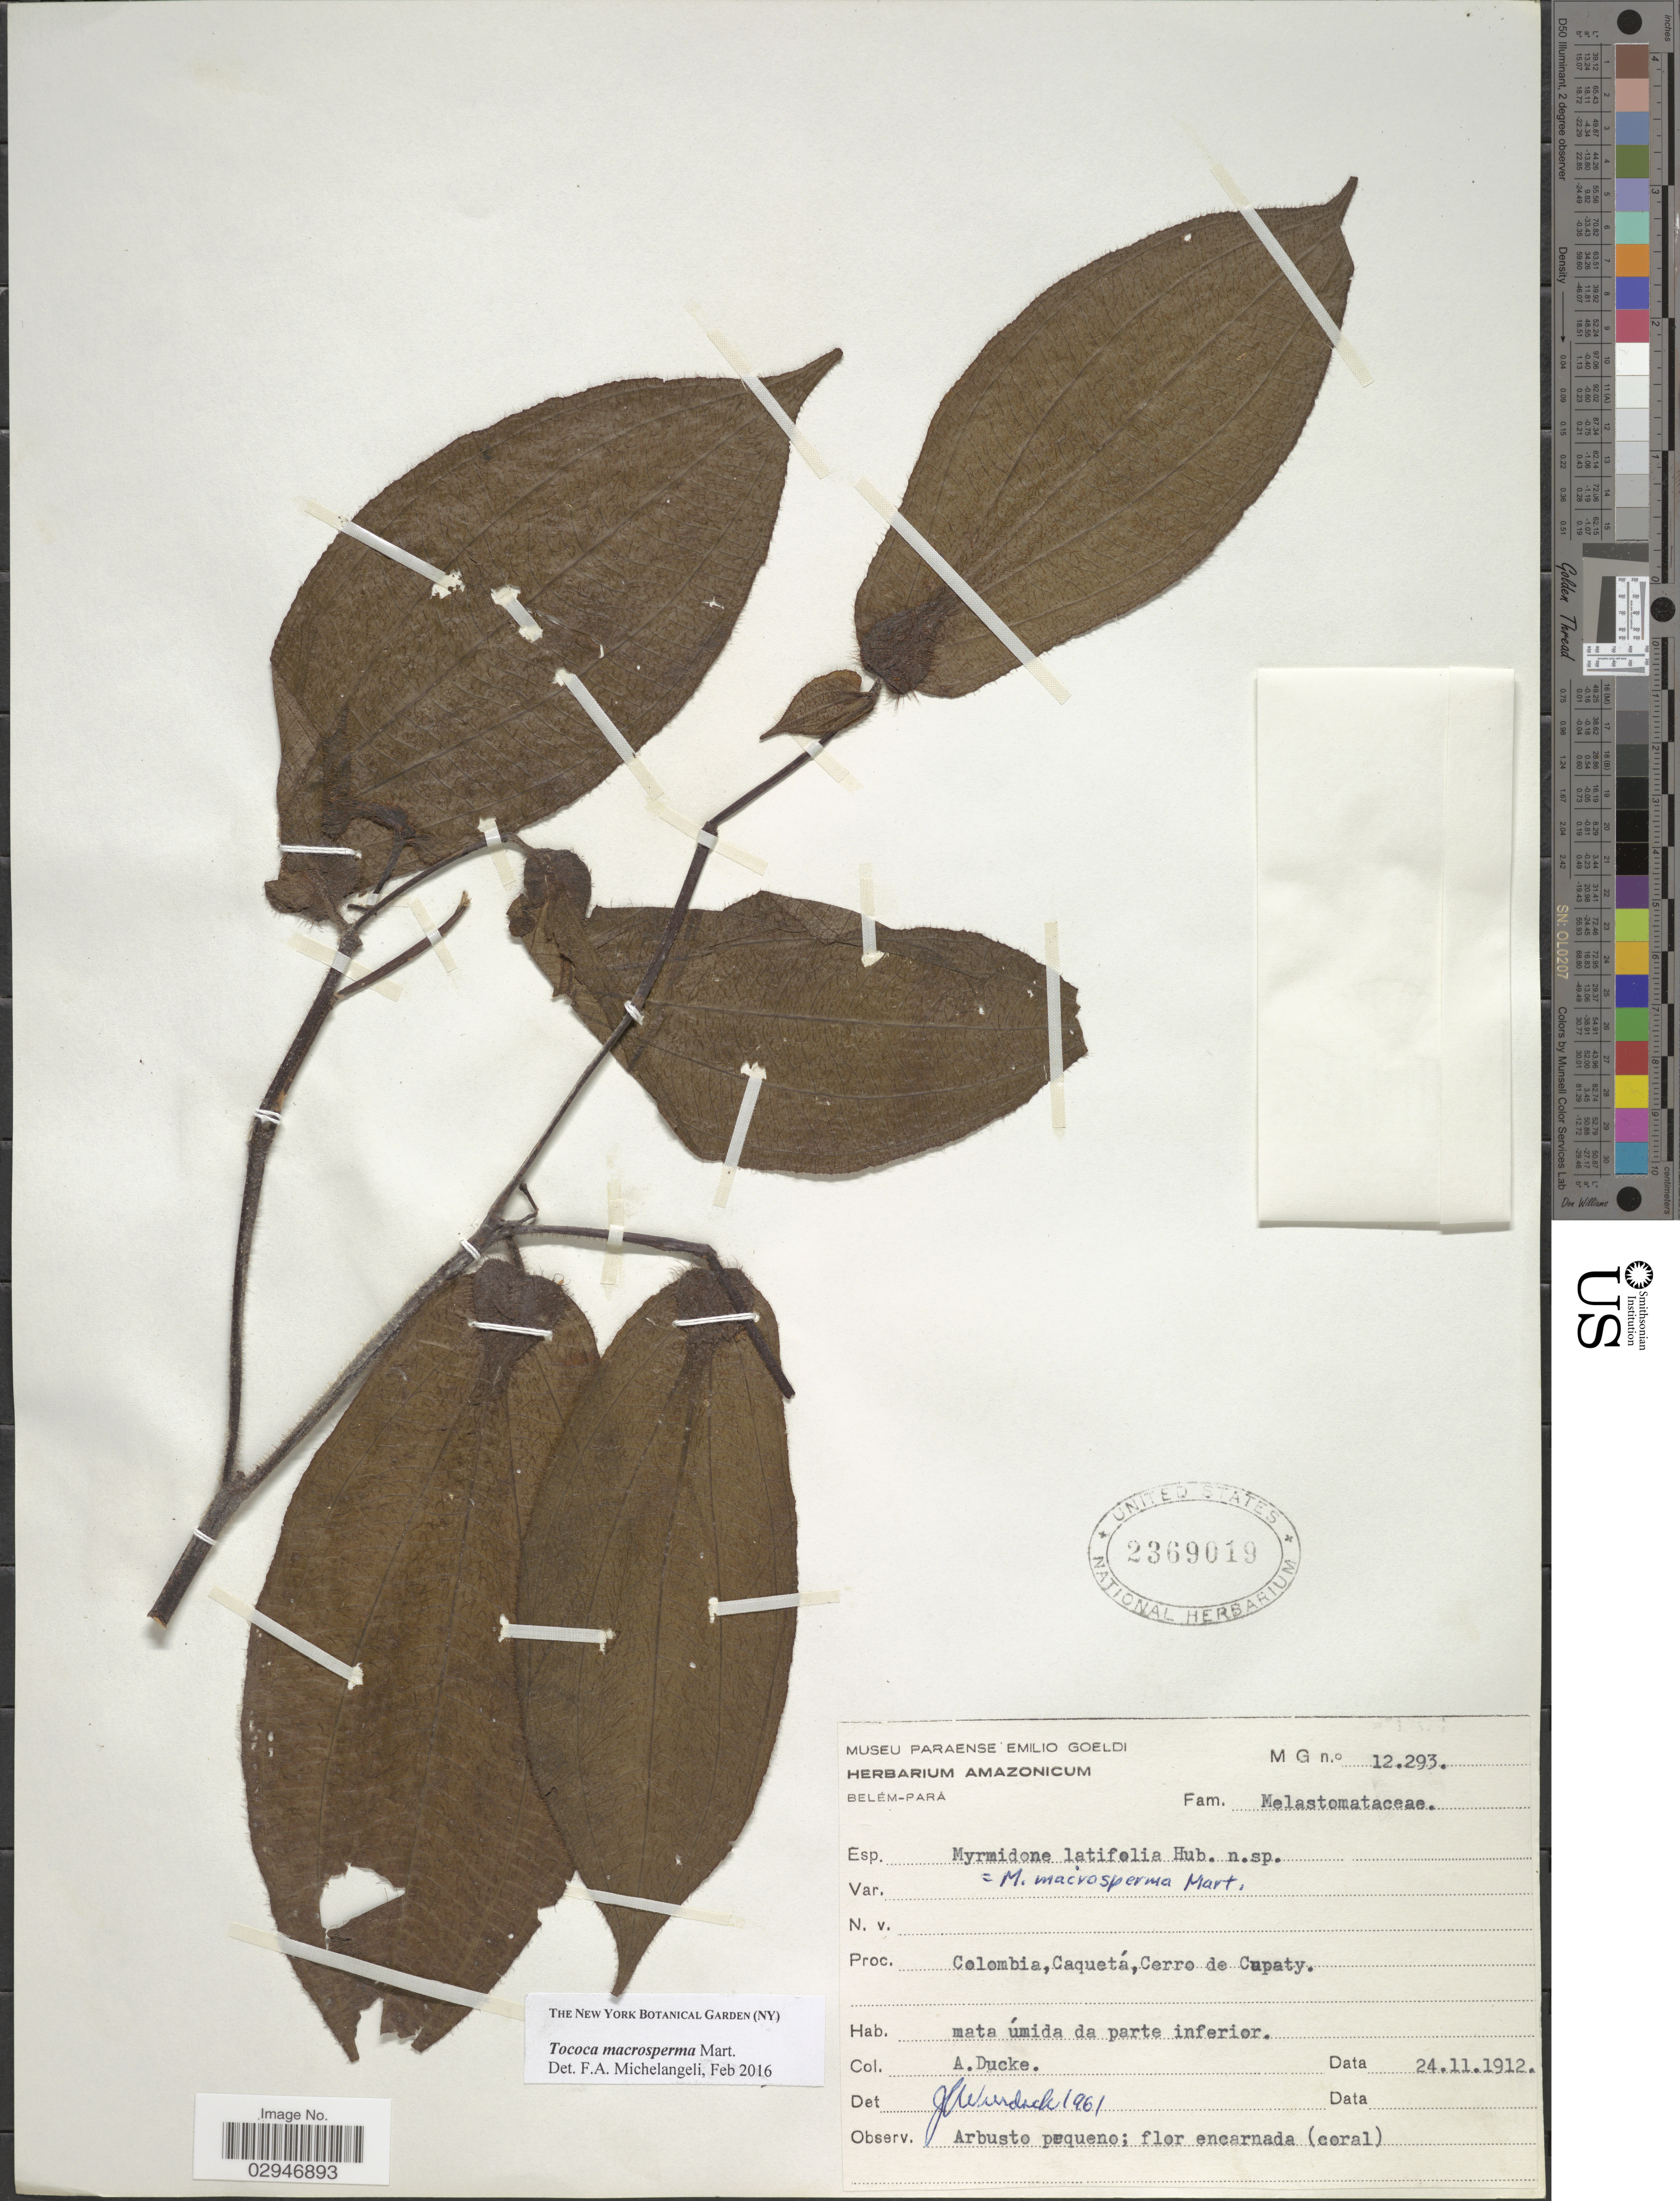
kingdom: Plantae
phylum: Tracheophyta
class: Magnoliopsida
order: Myrtales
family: Melastomataceae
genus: Tococa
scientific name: Tococa macrosperma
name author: Mart.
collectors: A. Ducke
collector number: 12293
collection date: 1912-11-24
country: Colombia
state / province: Caquetá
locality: Cerro de Cupaty.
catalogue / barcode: US 2369019